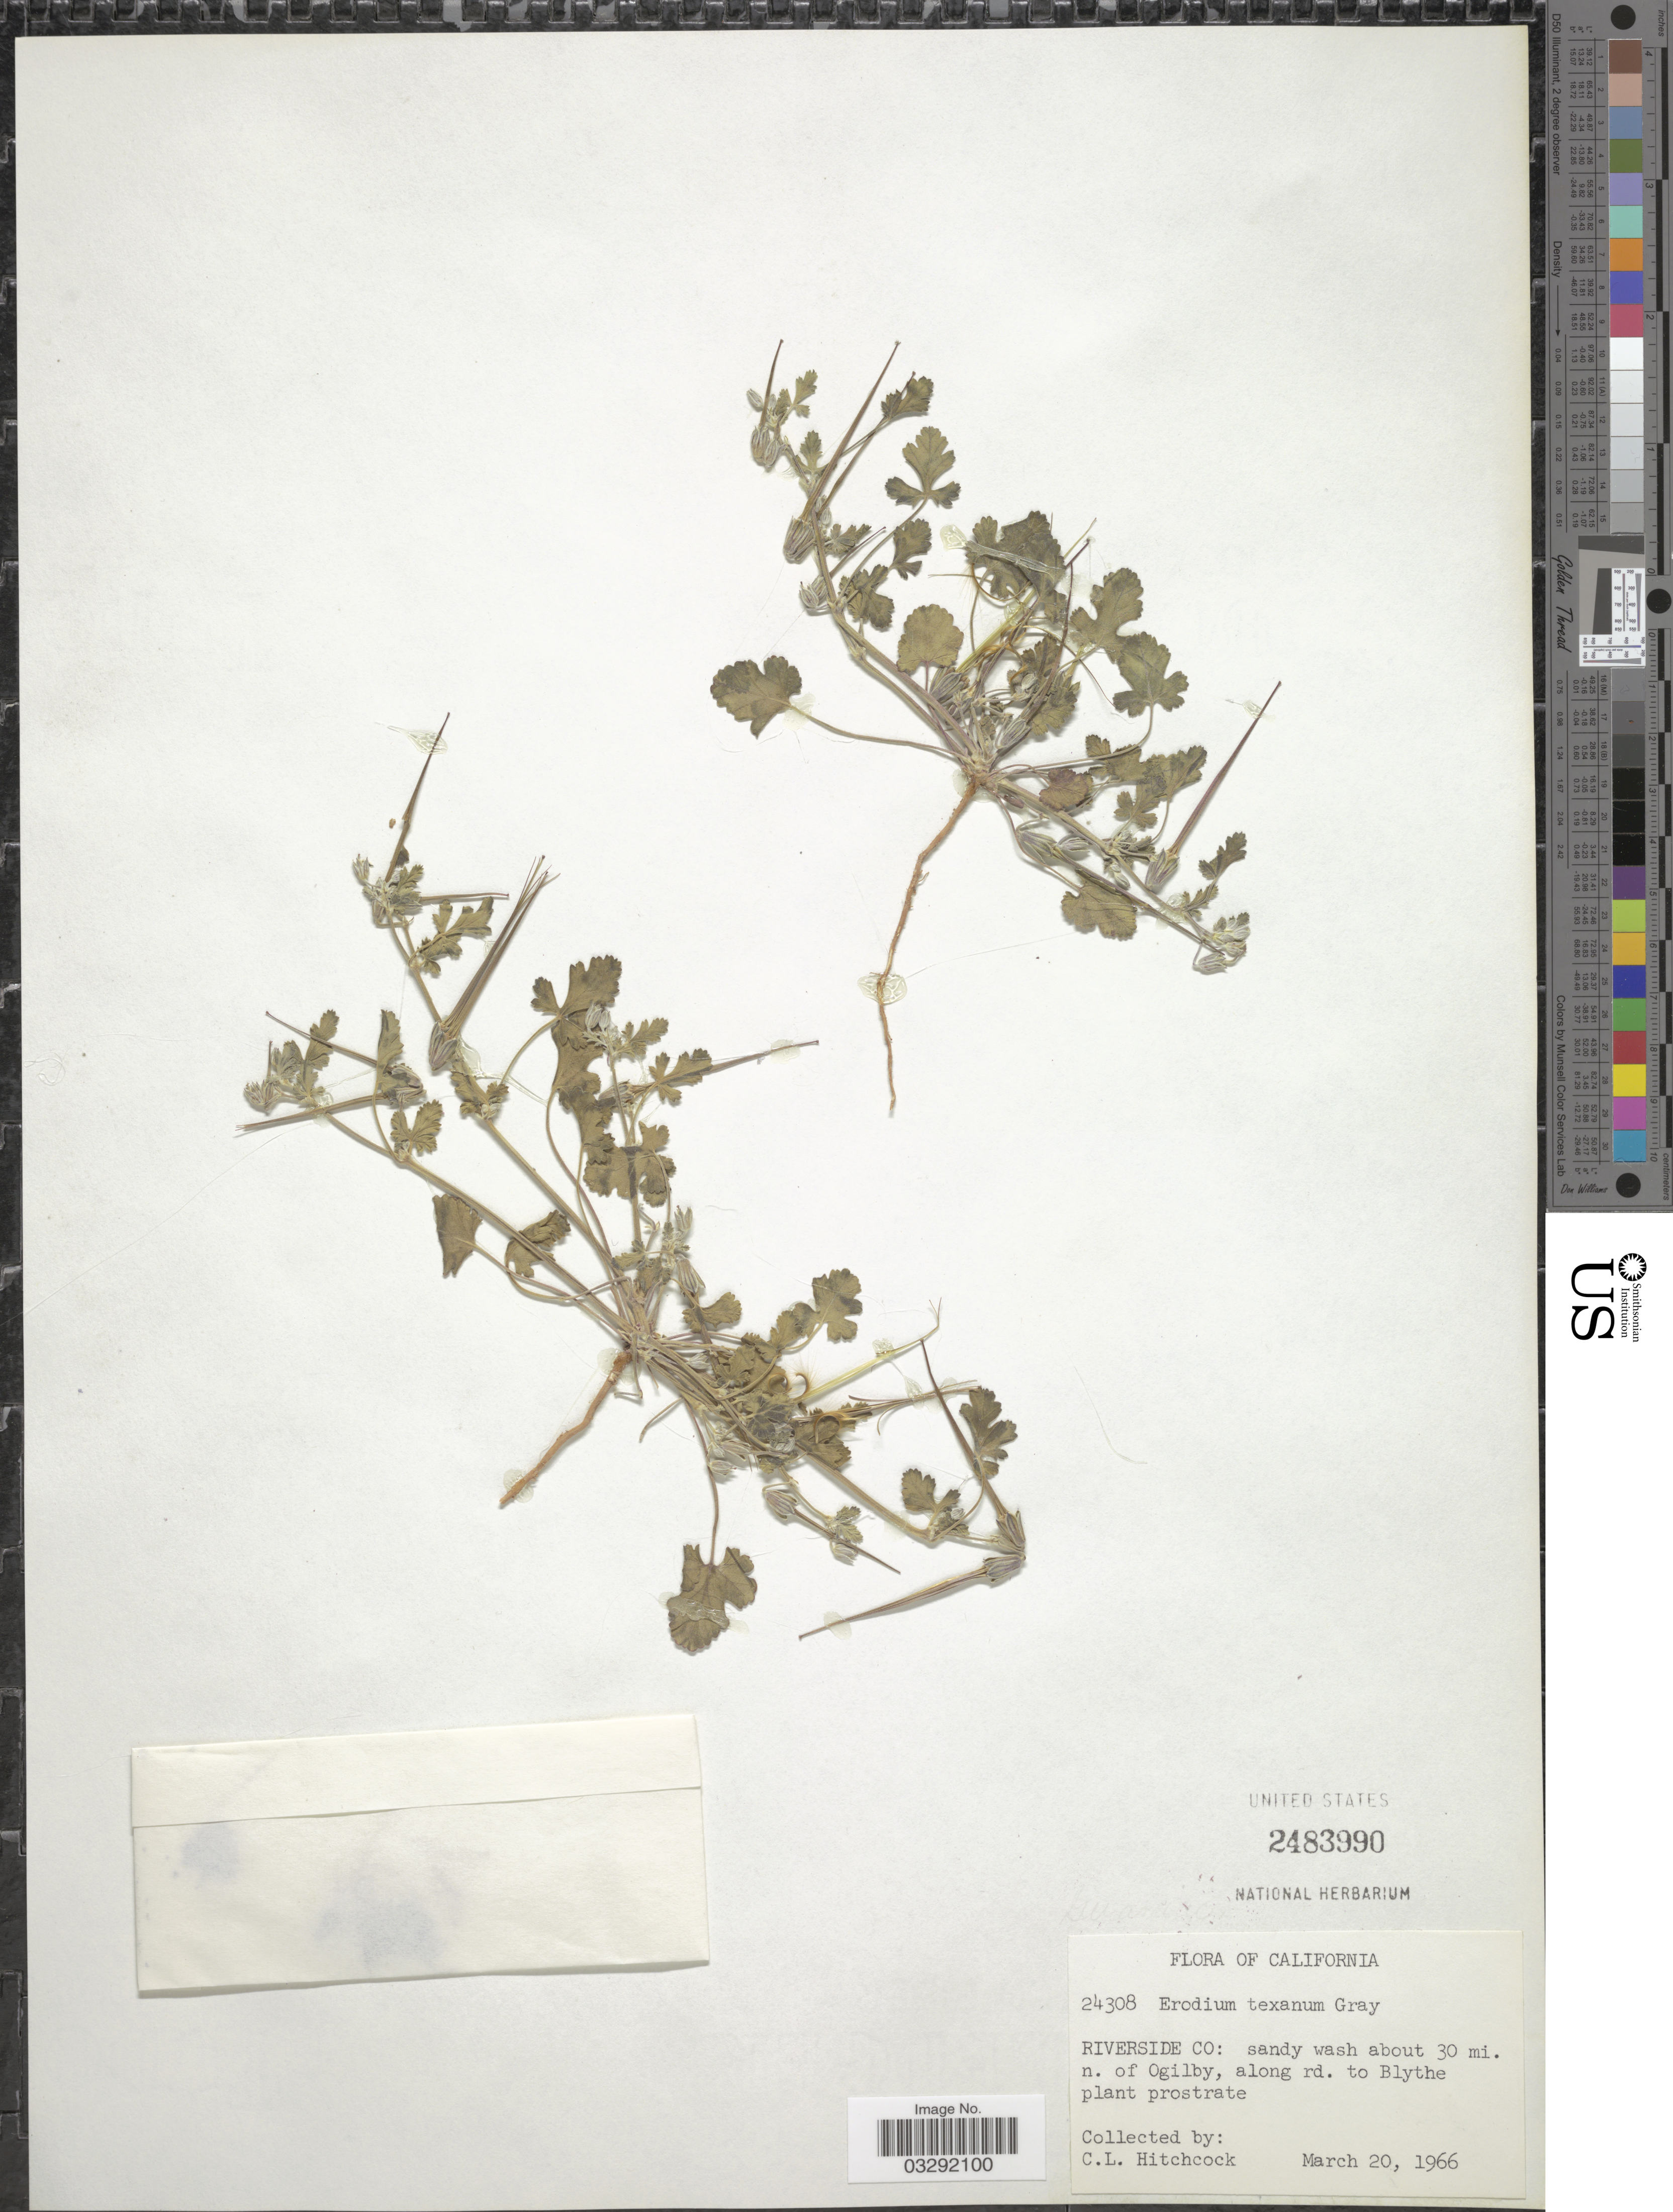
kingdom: Plantae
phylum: Tracheophyta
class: Magnoliopsida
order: Geraniales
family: Geraniaceae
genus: Erodium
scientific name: Erodium texanum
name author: A. Gray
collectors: C. L. Hitchcock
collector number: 24308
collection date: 1966-03-20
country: United States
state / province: California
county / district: Riverside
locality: Riverside Co: sandy wash about 30 mi. n. of Ogilby, along rd. to Blythe plant prostrate.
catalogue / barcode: US 2483990